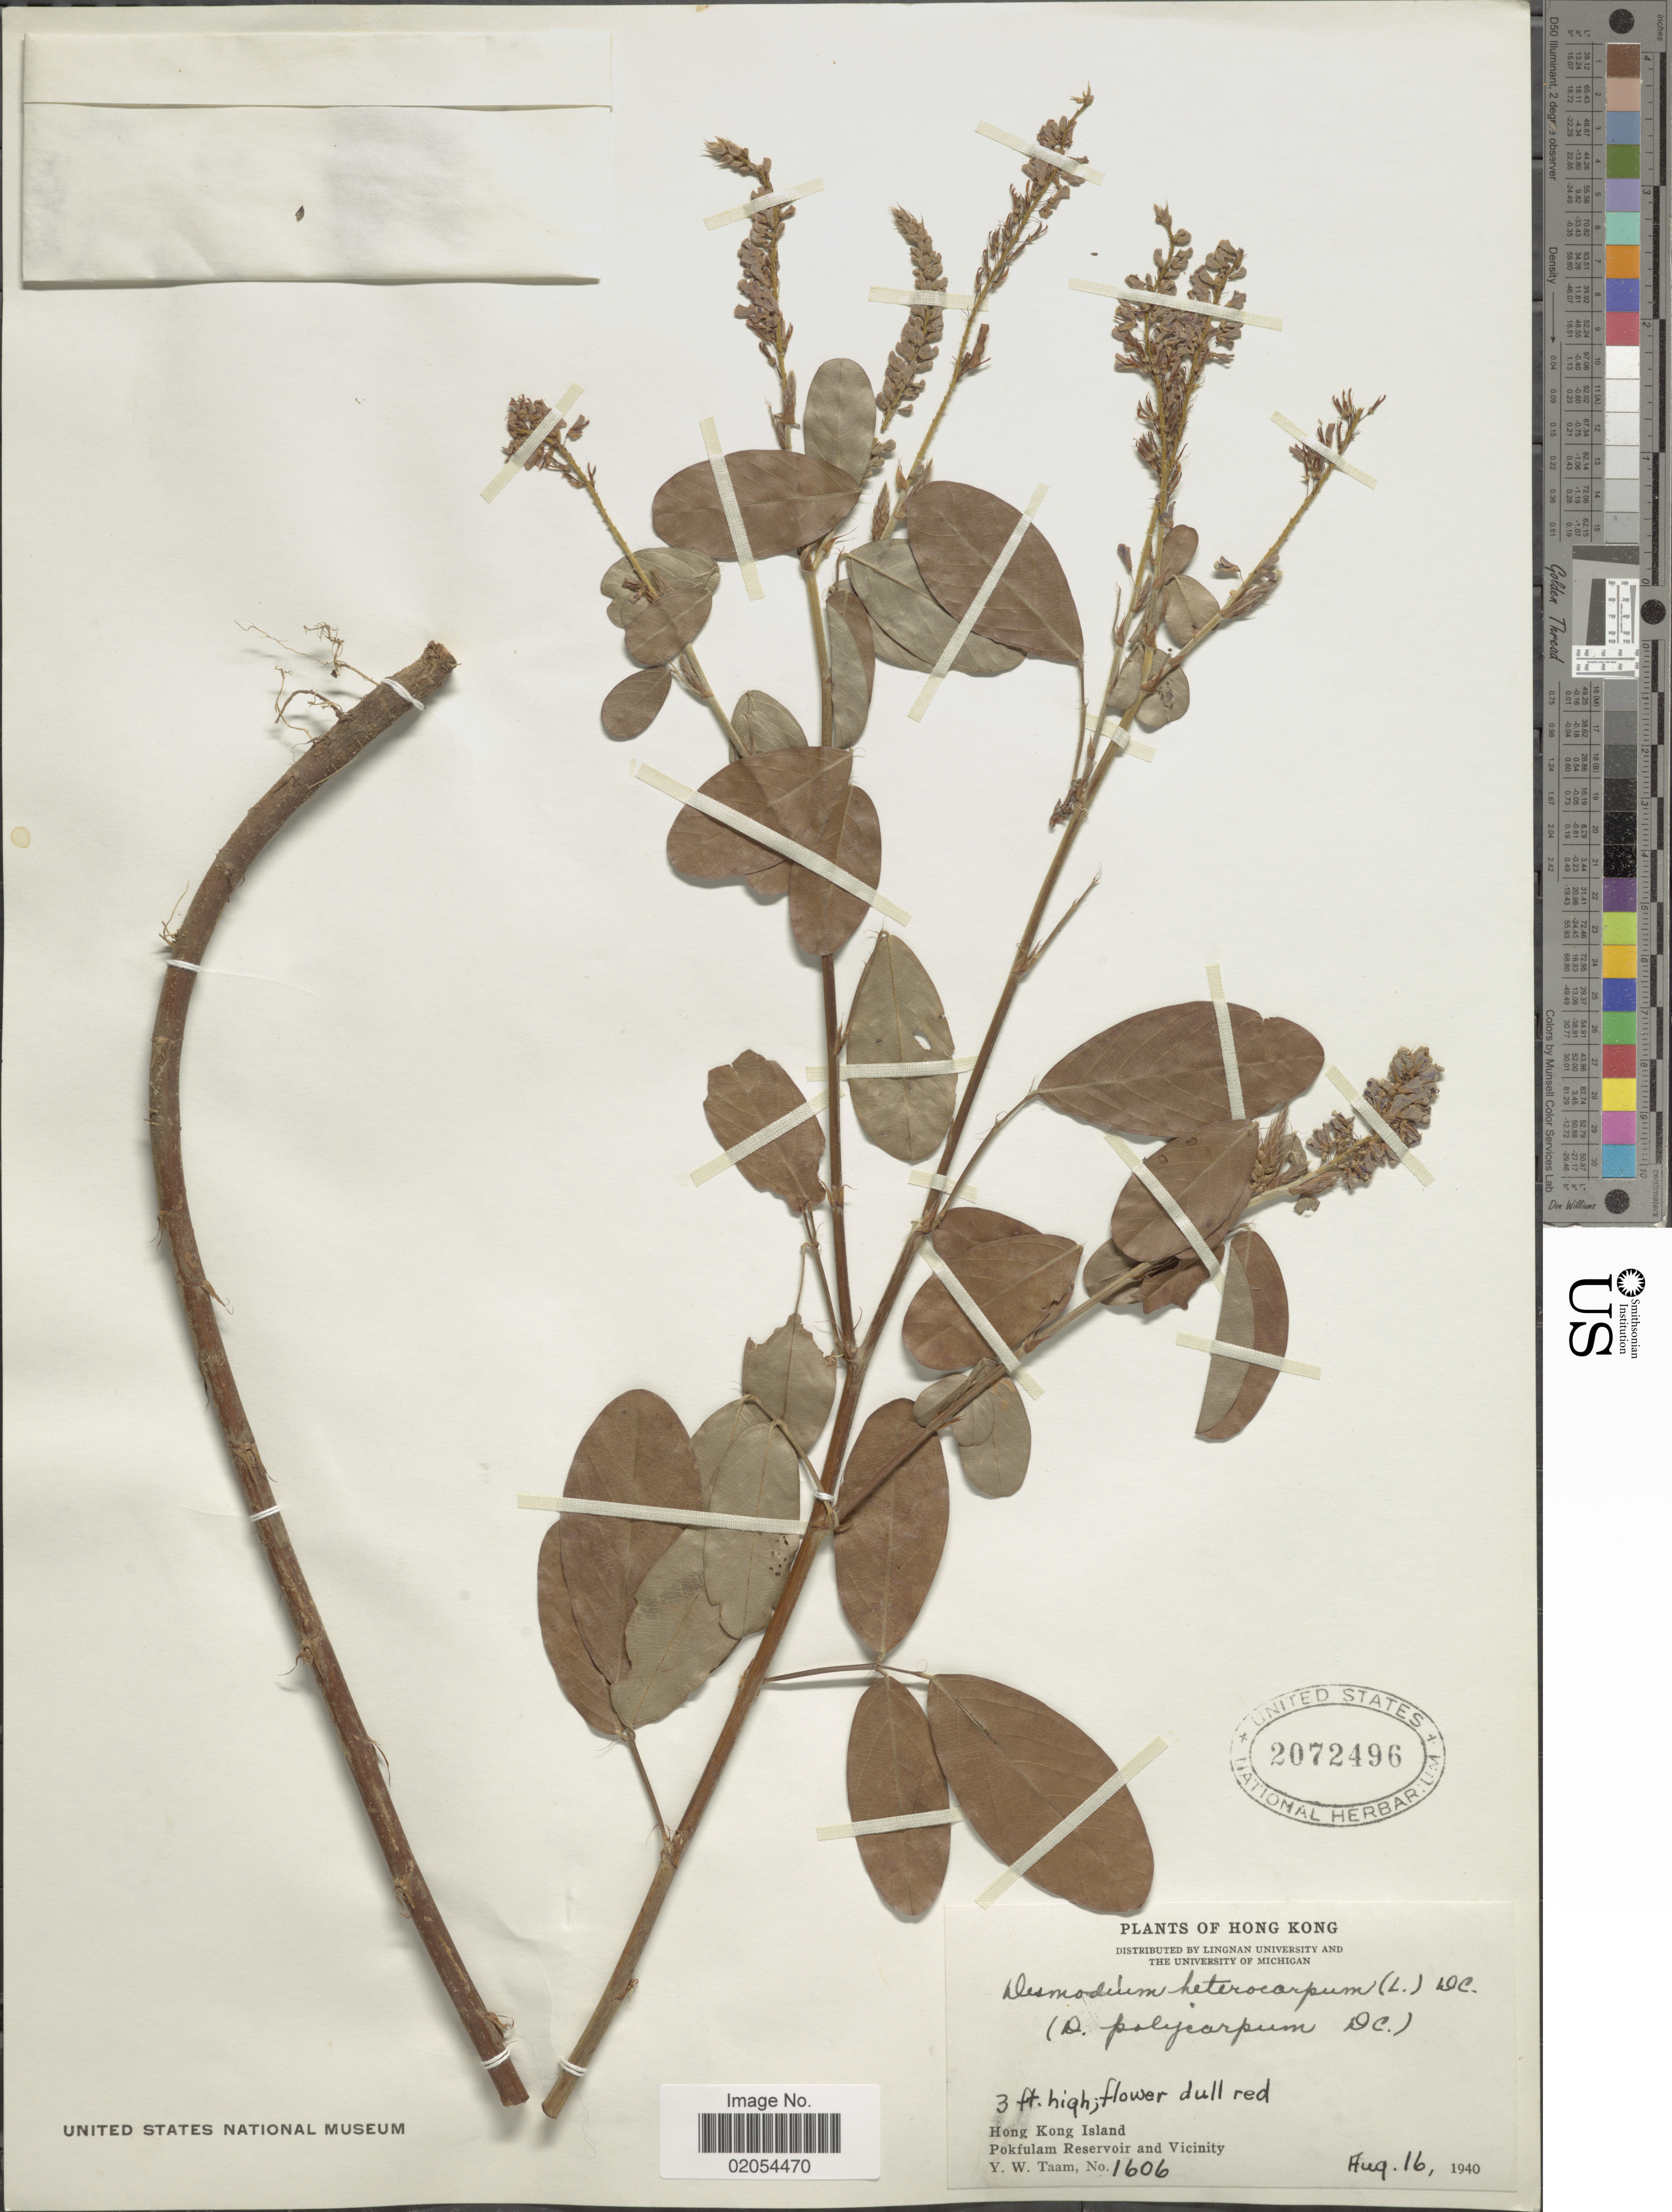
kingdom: Plantae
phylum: Tracheophyta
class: Magnoliopsida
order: Fabales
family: Fabaceae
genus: Grona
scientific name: Grona heterocarpos var. strigosa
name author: (Meeuwen) H. Ohashi & K. Ohashi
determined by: Strong, Mark T., (BOT), Smithsonian Institution - National Museum of Natural History (UNITED STATES)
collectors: Y. W. Taam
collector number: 1606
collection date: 1940-08-16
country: China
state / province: Hong Kong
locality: Hong Kong Island, Pokfulam Reservoir and Vicinity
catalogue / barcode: US 2072496